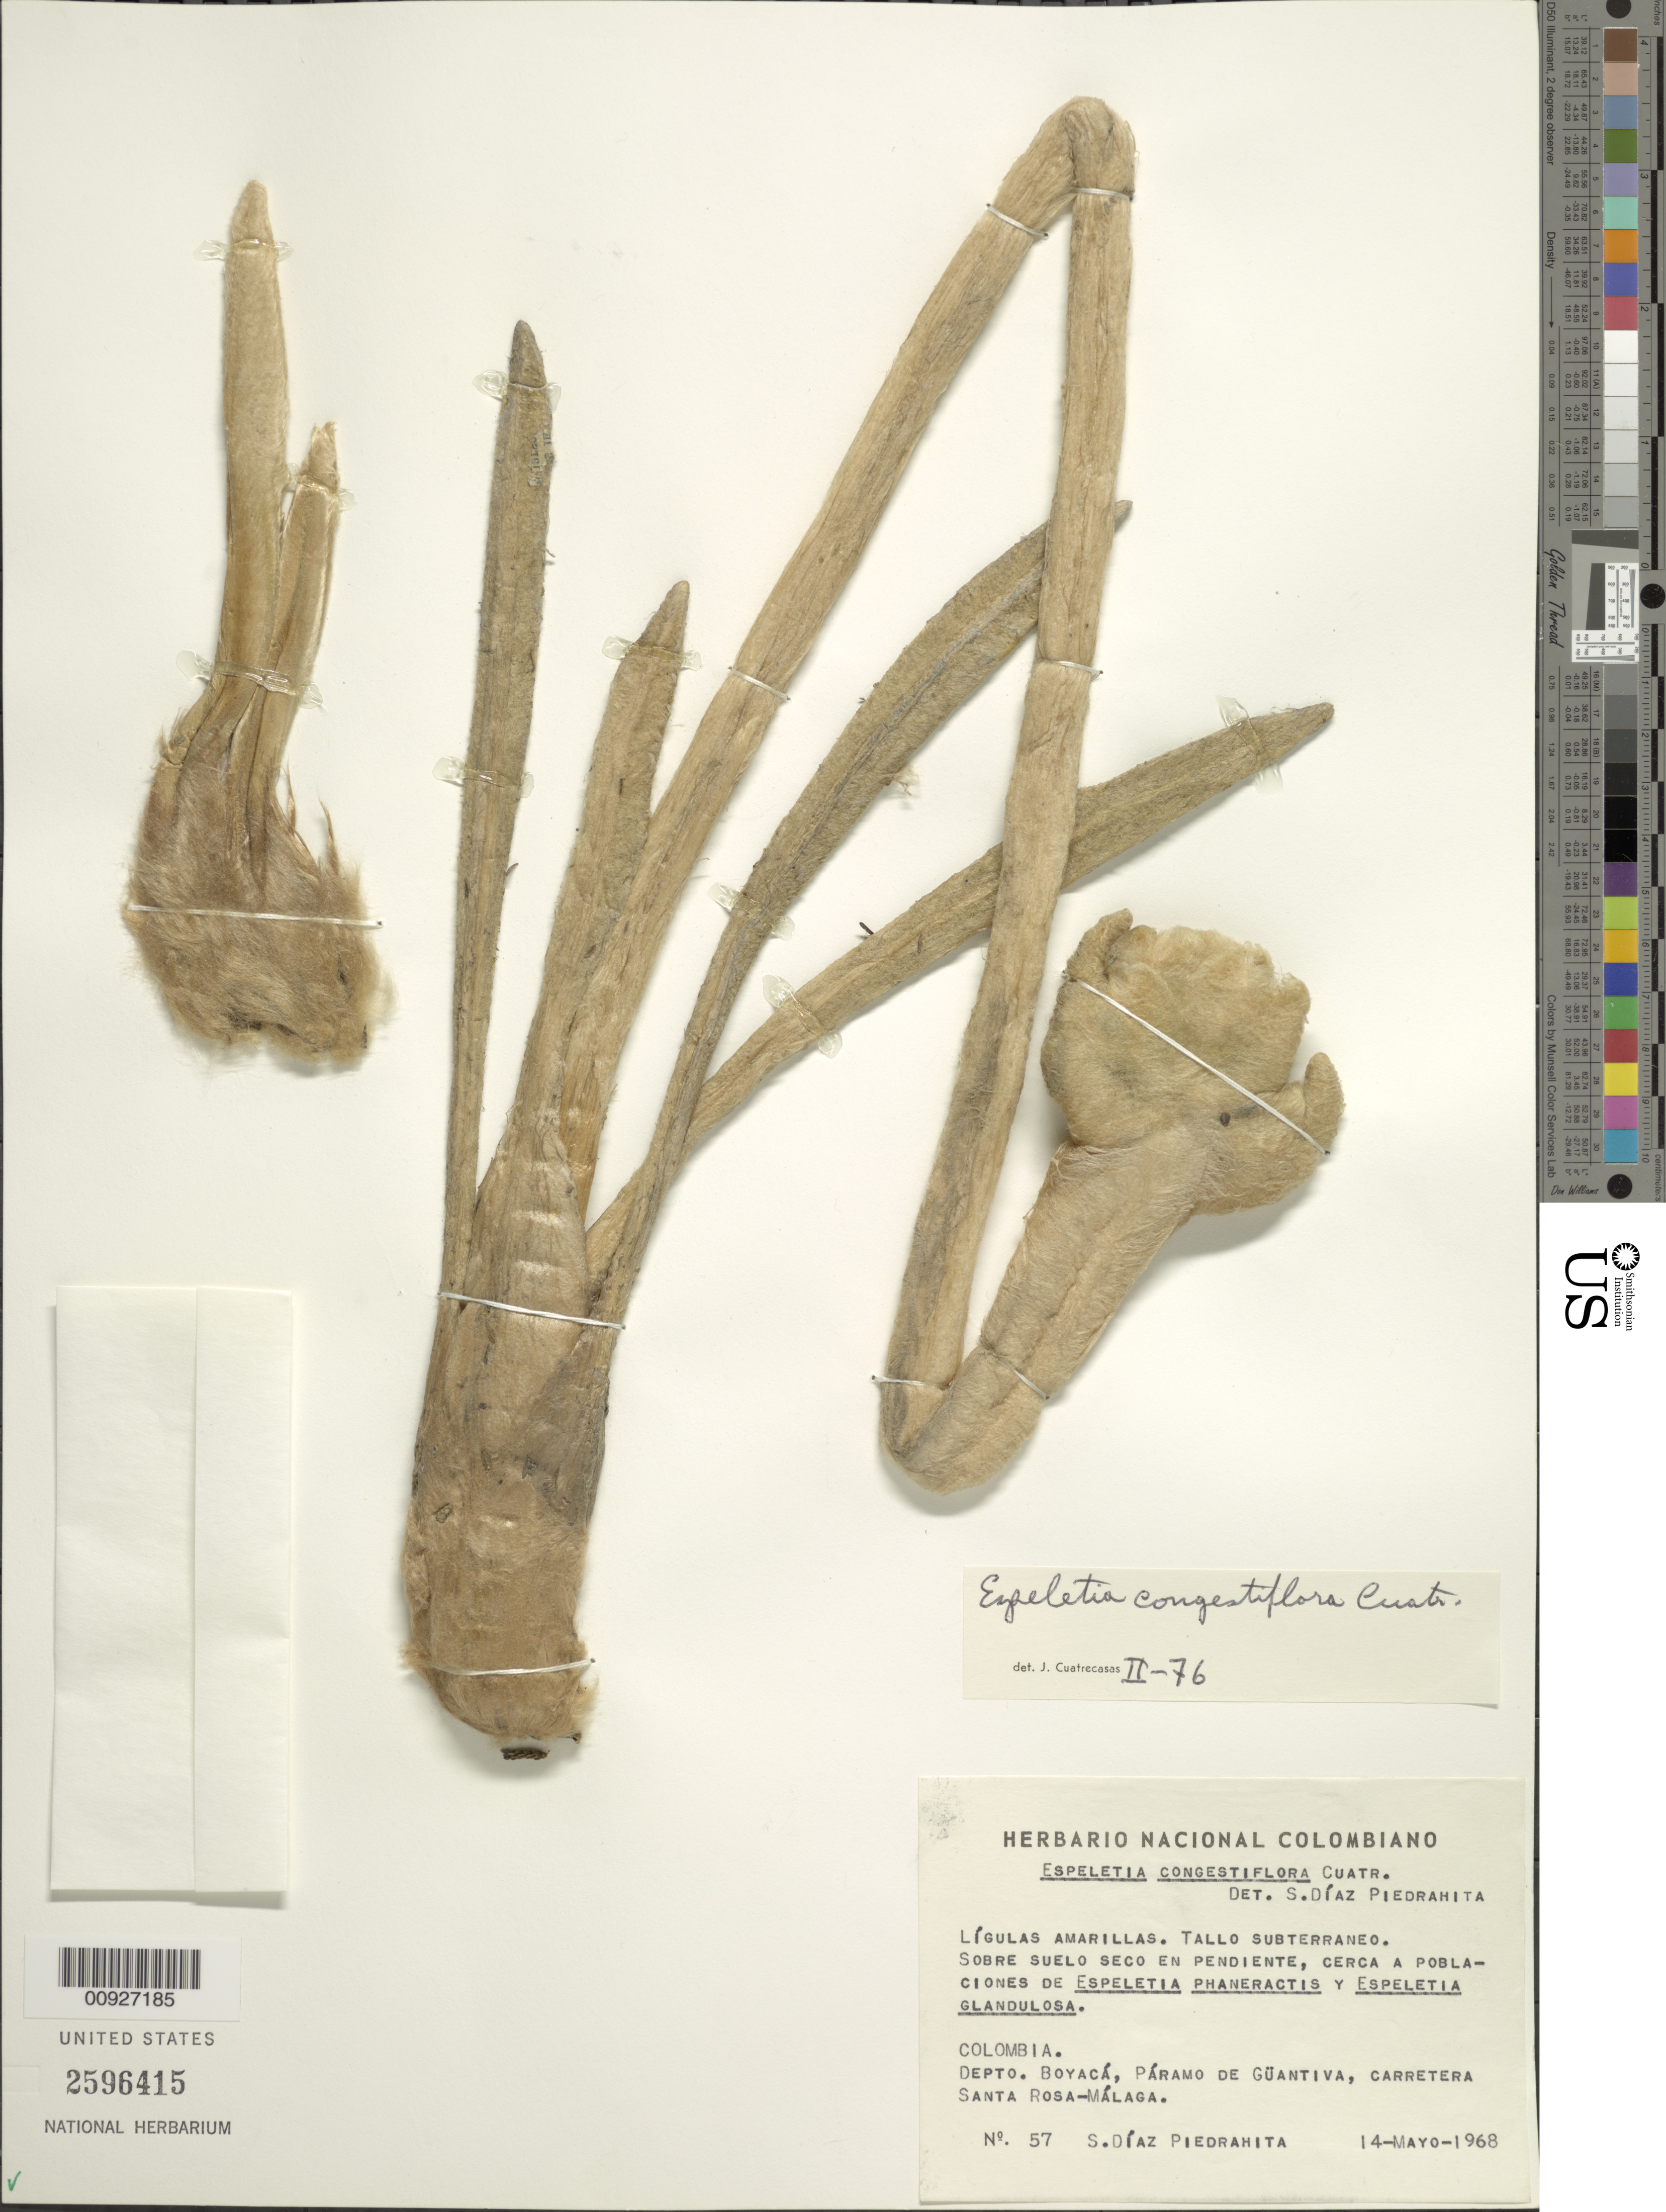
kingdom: Plantae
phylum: Tracheophyta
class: Magnoliopsida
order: Asterales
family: Asteraceae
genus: Espeletia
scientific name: Espeletia congestiflora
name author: Cuatrec.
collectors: S. Díaz Píedrahíta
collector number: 57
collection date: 1968-05-14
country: Colombia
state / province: Boyacá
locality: Páramo de Guántiva. Páramo de Guantiva, Carretera Santa Rosa-Málaga.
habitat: Sobre suelo seco en pendiente, cerca de poblaciones de Espeletia phaneractis y Espletia gladulosa.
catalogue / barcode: US 2596415